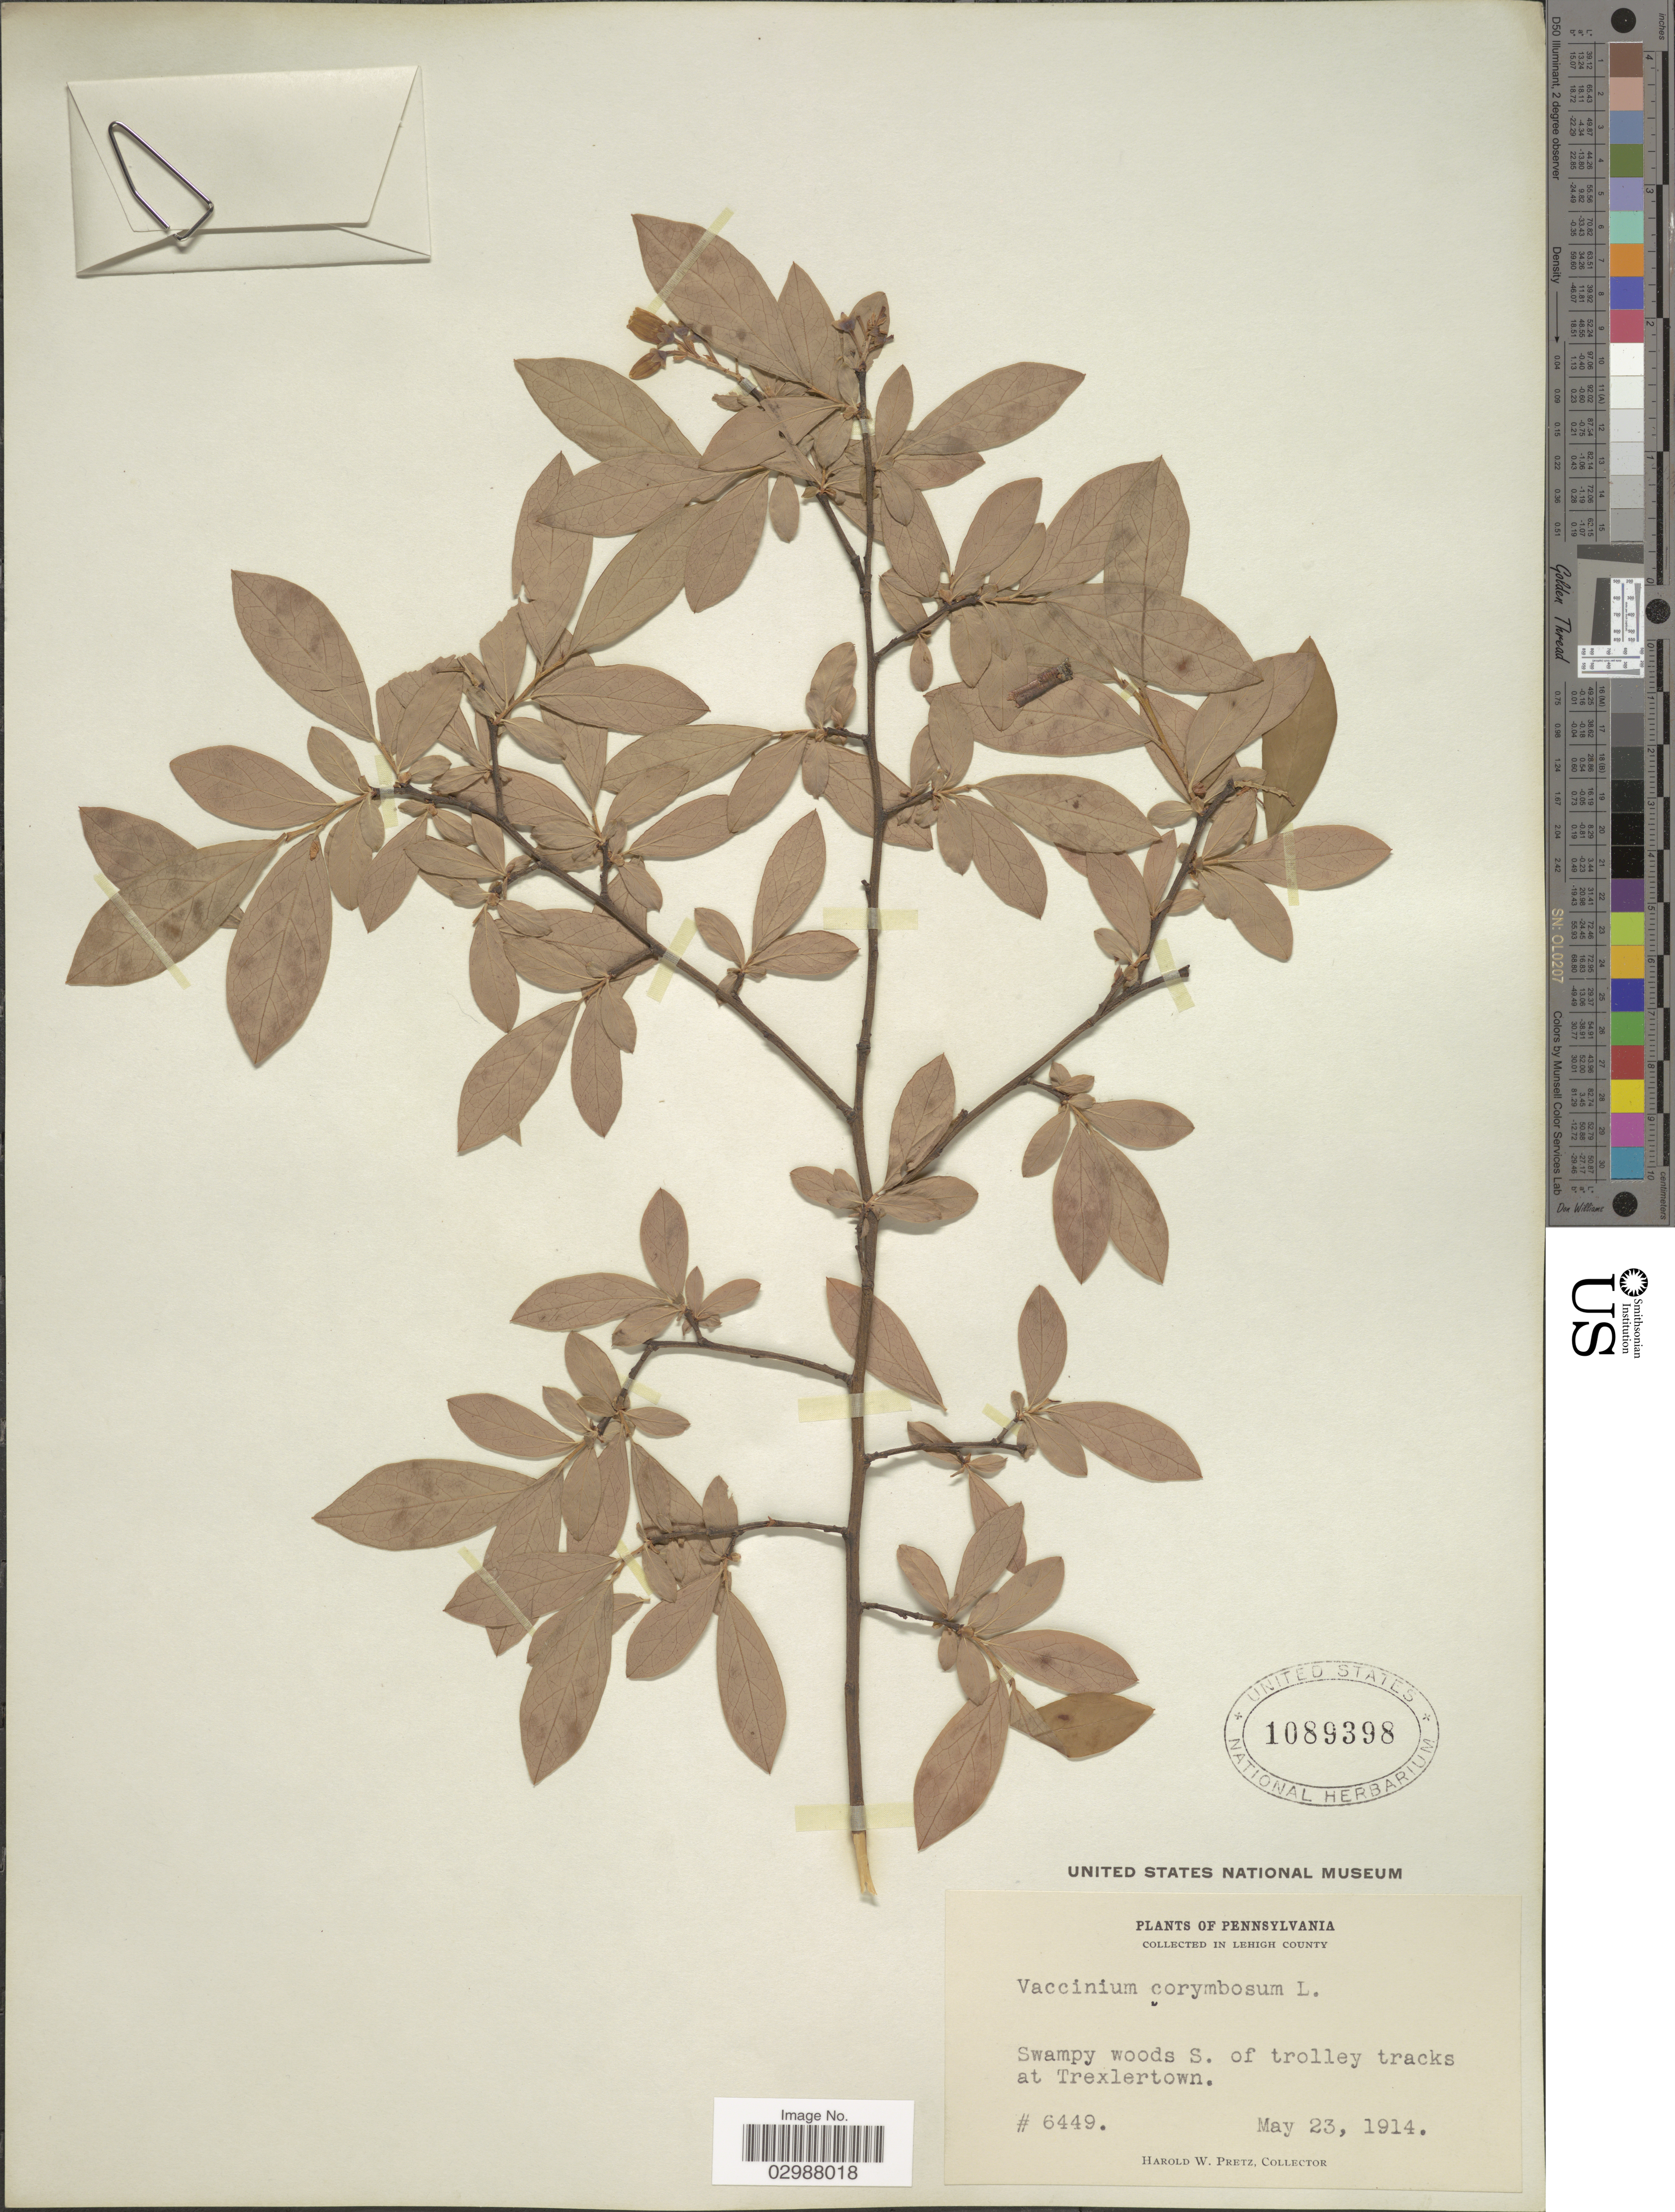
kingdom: Plantae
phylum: Tracheophyta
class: Magnoliopsida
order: Ericales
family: Ericaceae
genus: Vaccinium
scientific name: Vaccinium corymbosum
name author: L.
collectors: H. W. Pretz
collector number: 6449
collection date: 1914-05-23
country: United States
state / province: Pennsylvania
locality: In Lehigh County. S. of trolley tracks at Trexlertown.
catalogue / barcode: US 1089398